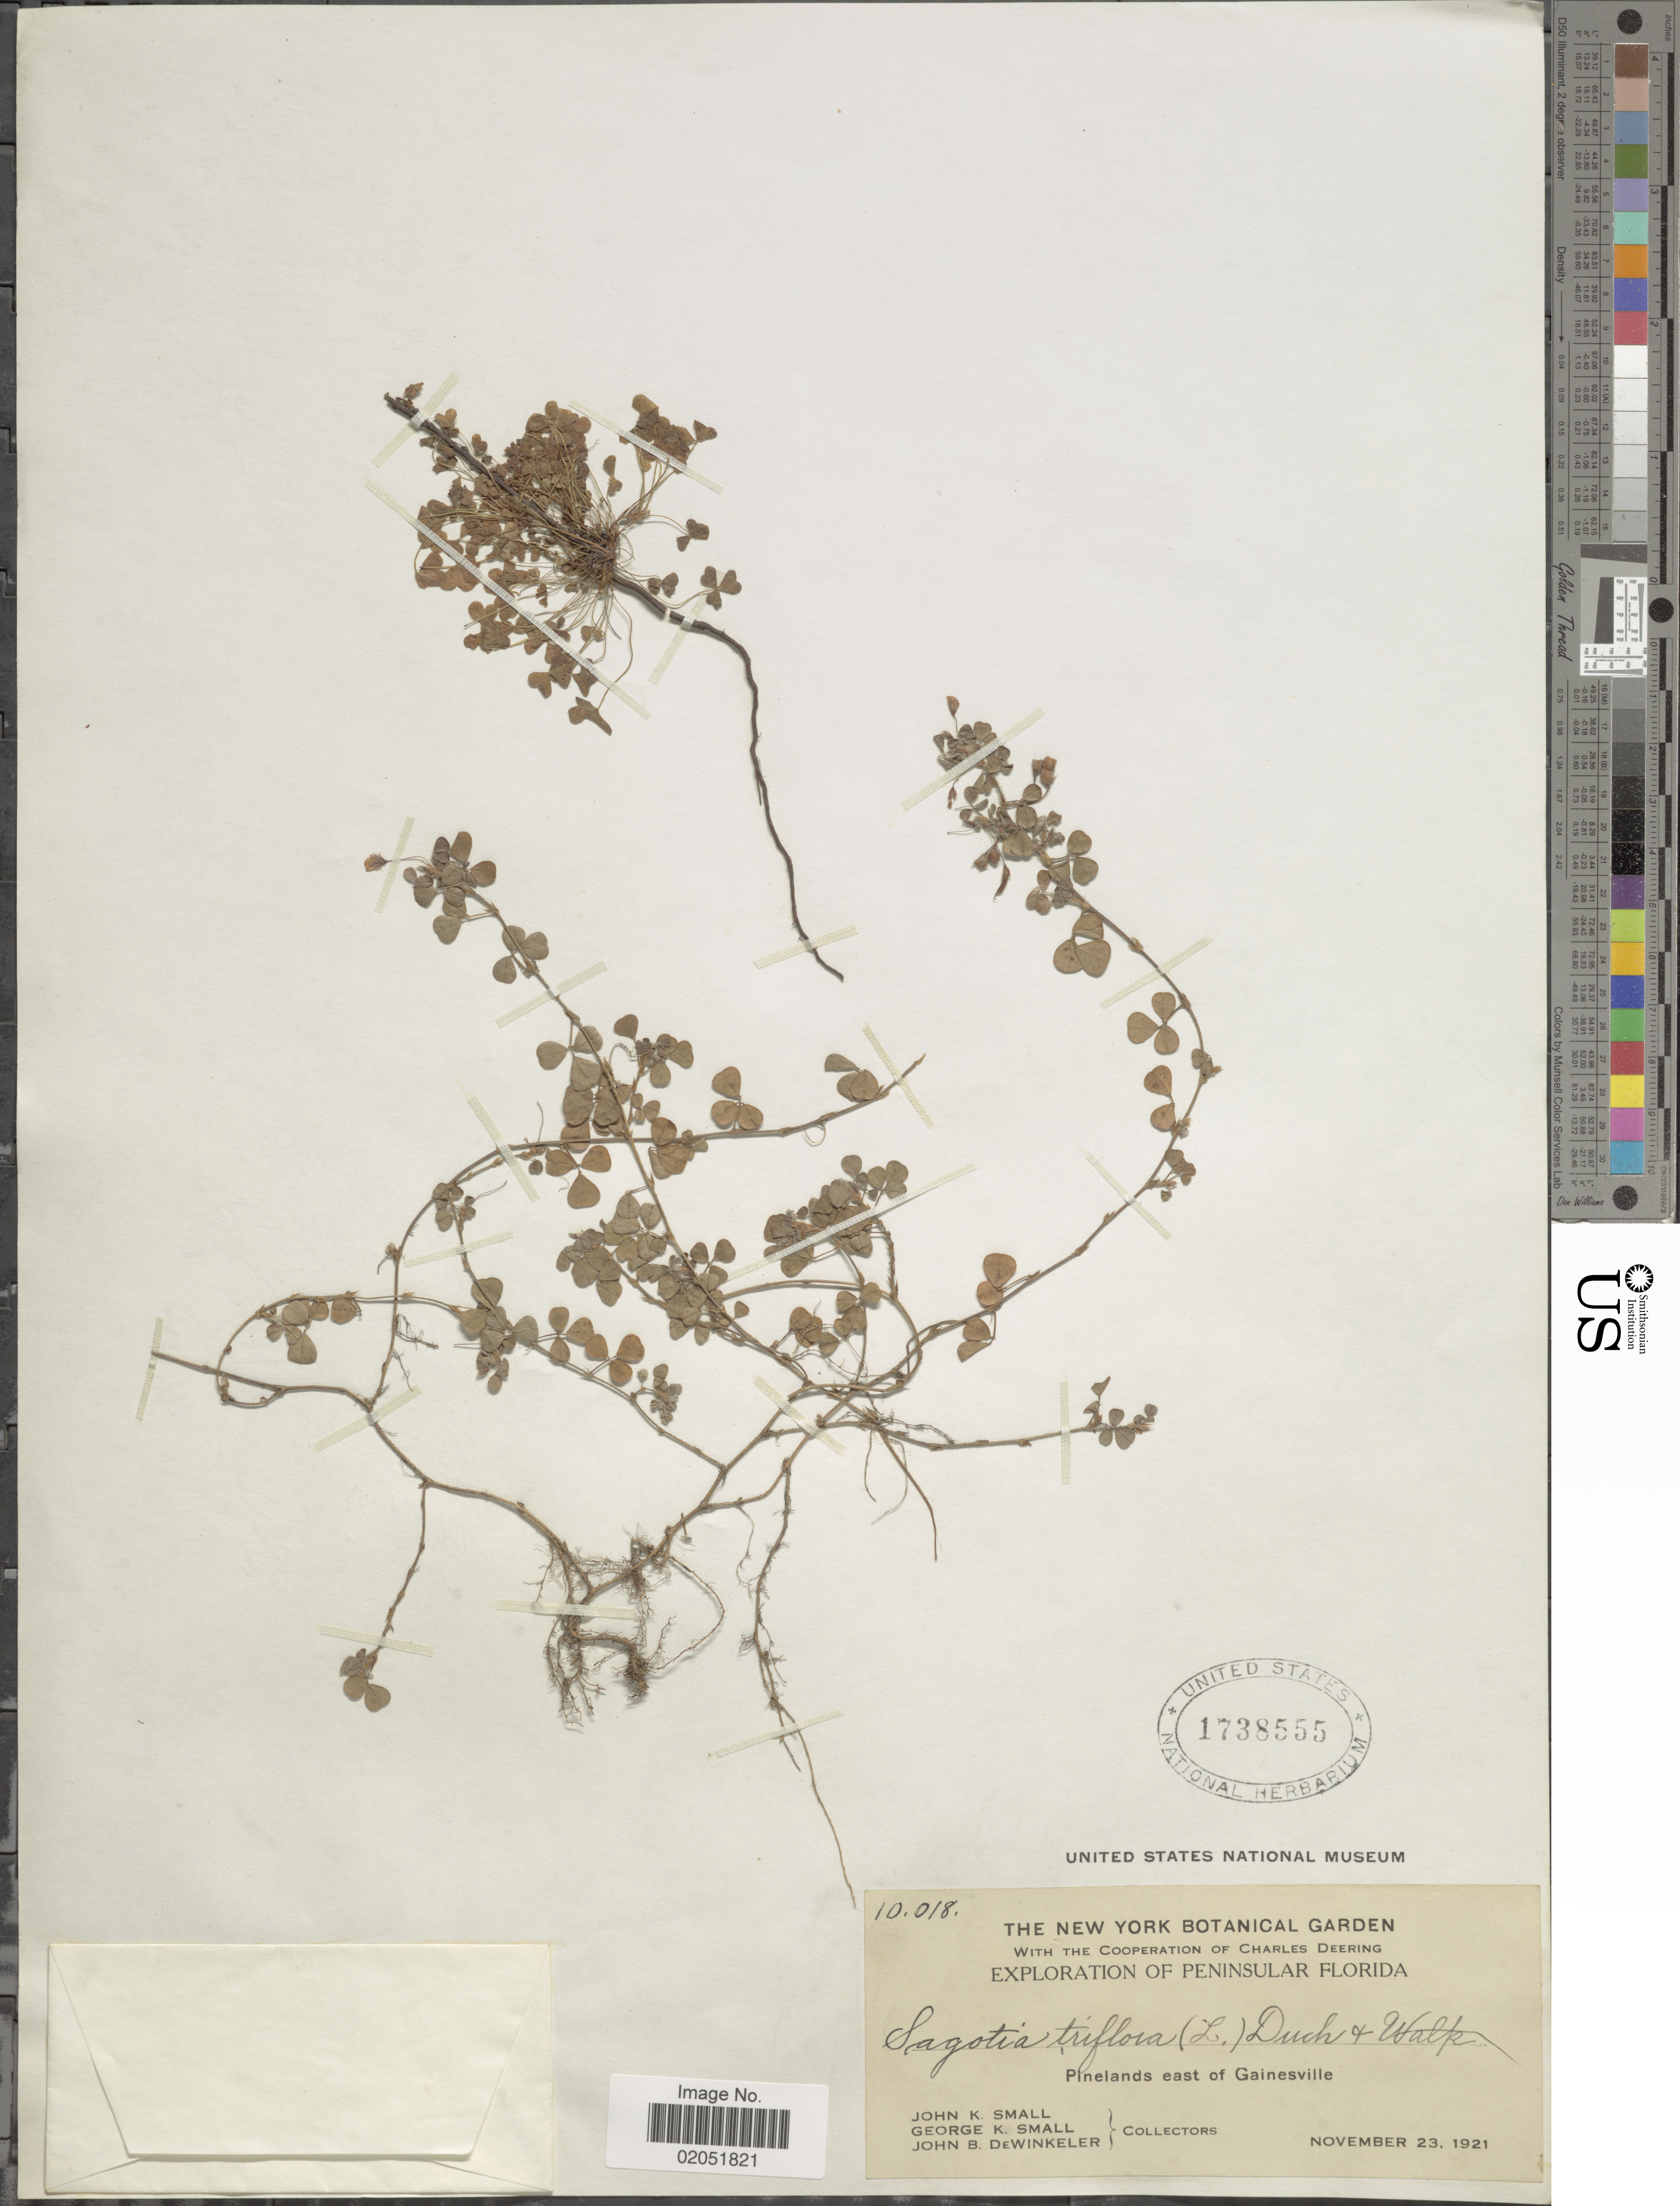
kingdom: Plantae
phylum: Tracheophyta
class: Magnoliopsida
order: Fabales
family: Fabaceae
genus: Grona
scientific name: Grona triflora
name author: (L.) H. Ohashi & K. Ohashi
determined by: Strong, Mark T., (BOT), Smithsonian Institution - National Museum of Natural History (UNITED STATES)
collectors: J. K. Small, G. K. Small & J. B. Dewinkeler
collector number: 10018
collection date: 1921-11-23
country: United States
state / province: Florida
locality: Pinelands east of Gainesville.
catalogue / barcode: US 1738555